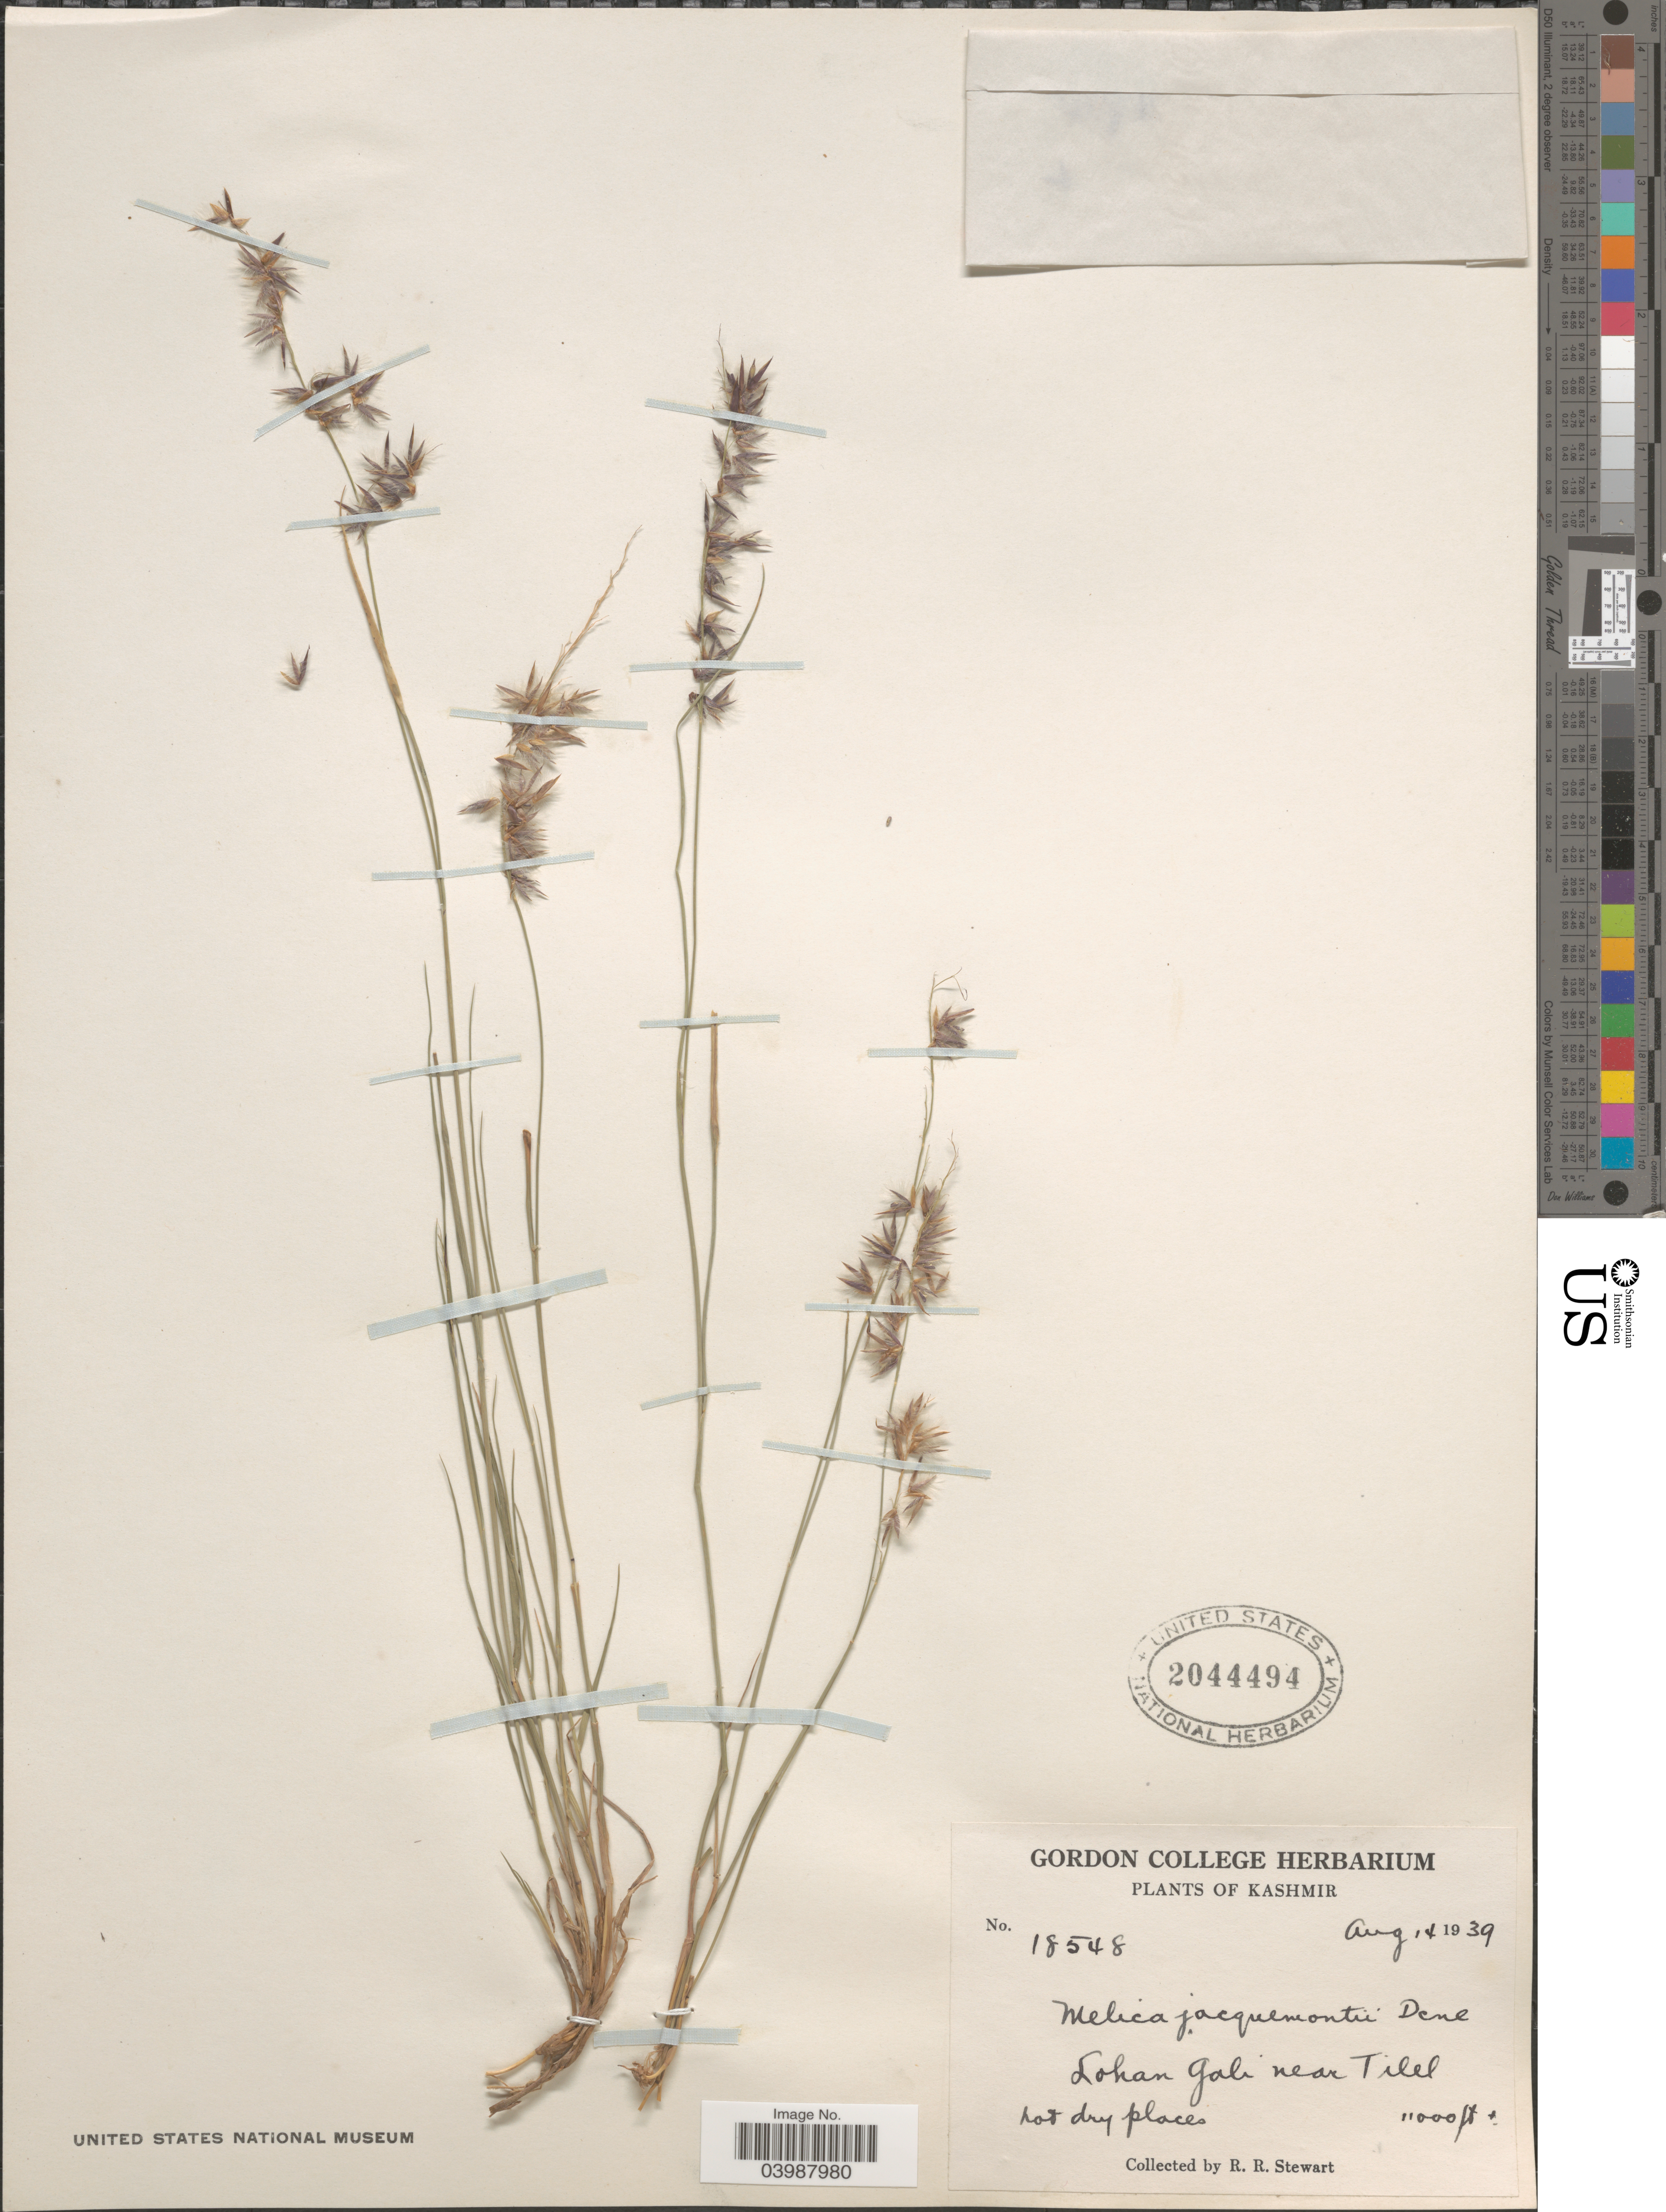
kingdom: Plantae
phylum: Tracheophyta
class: Liliopsida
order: Poales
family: Poaceae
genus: Melica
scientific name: Melica jacquemontii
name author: Decne.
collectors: R. Stewart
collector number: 18548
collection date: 1939-08-14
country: India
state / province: Jammu and Kashmir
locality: Lohan Gali near Tilel.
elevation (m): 3353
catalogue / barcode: US 2044494